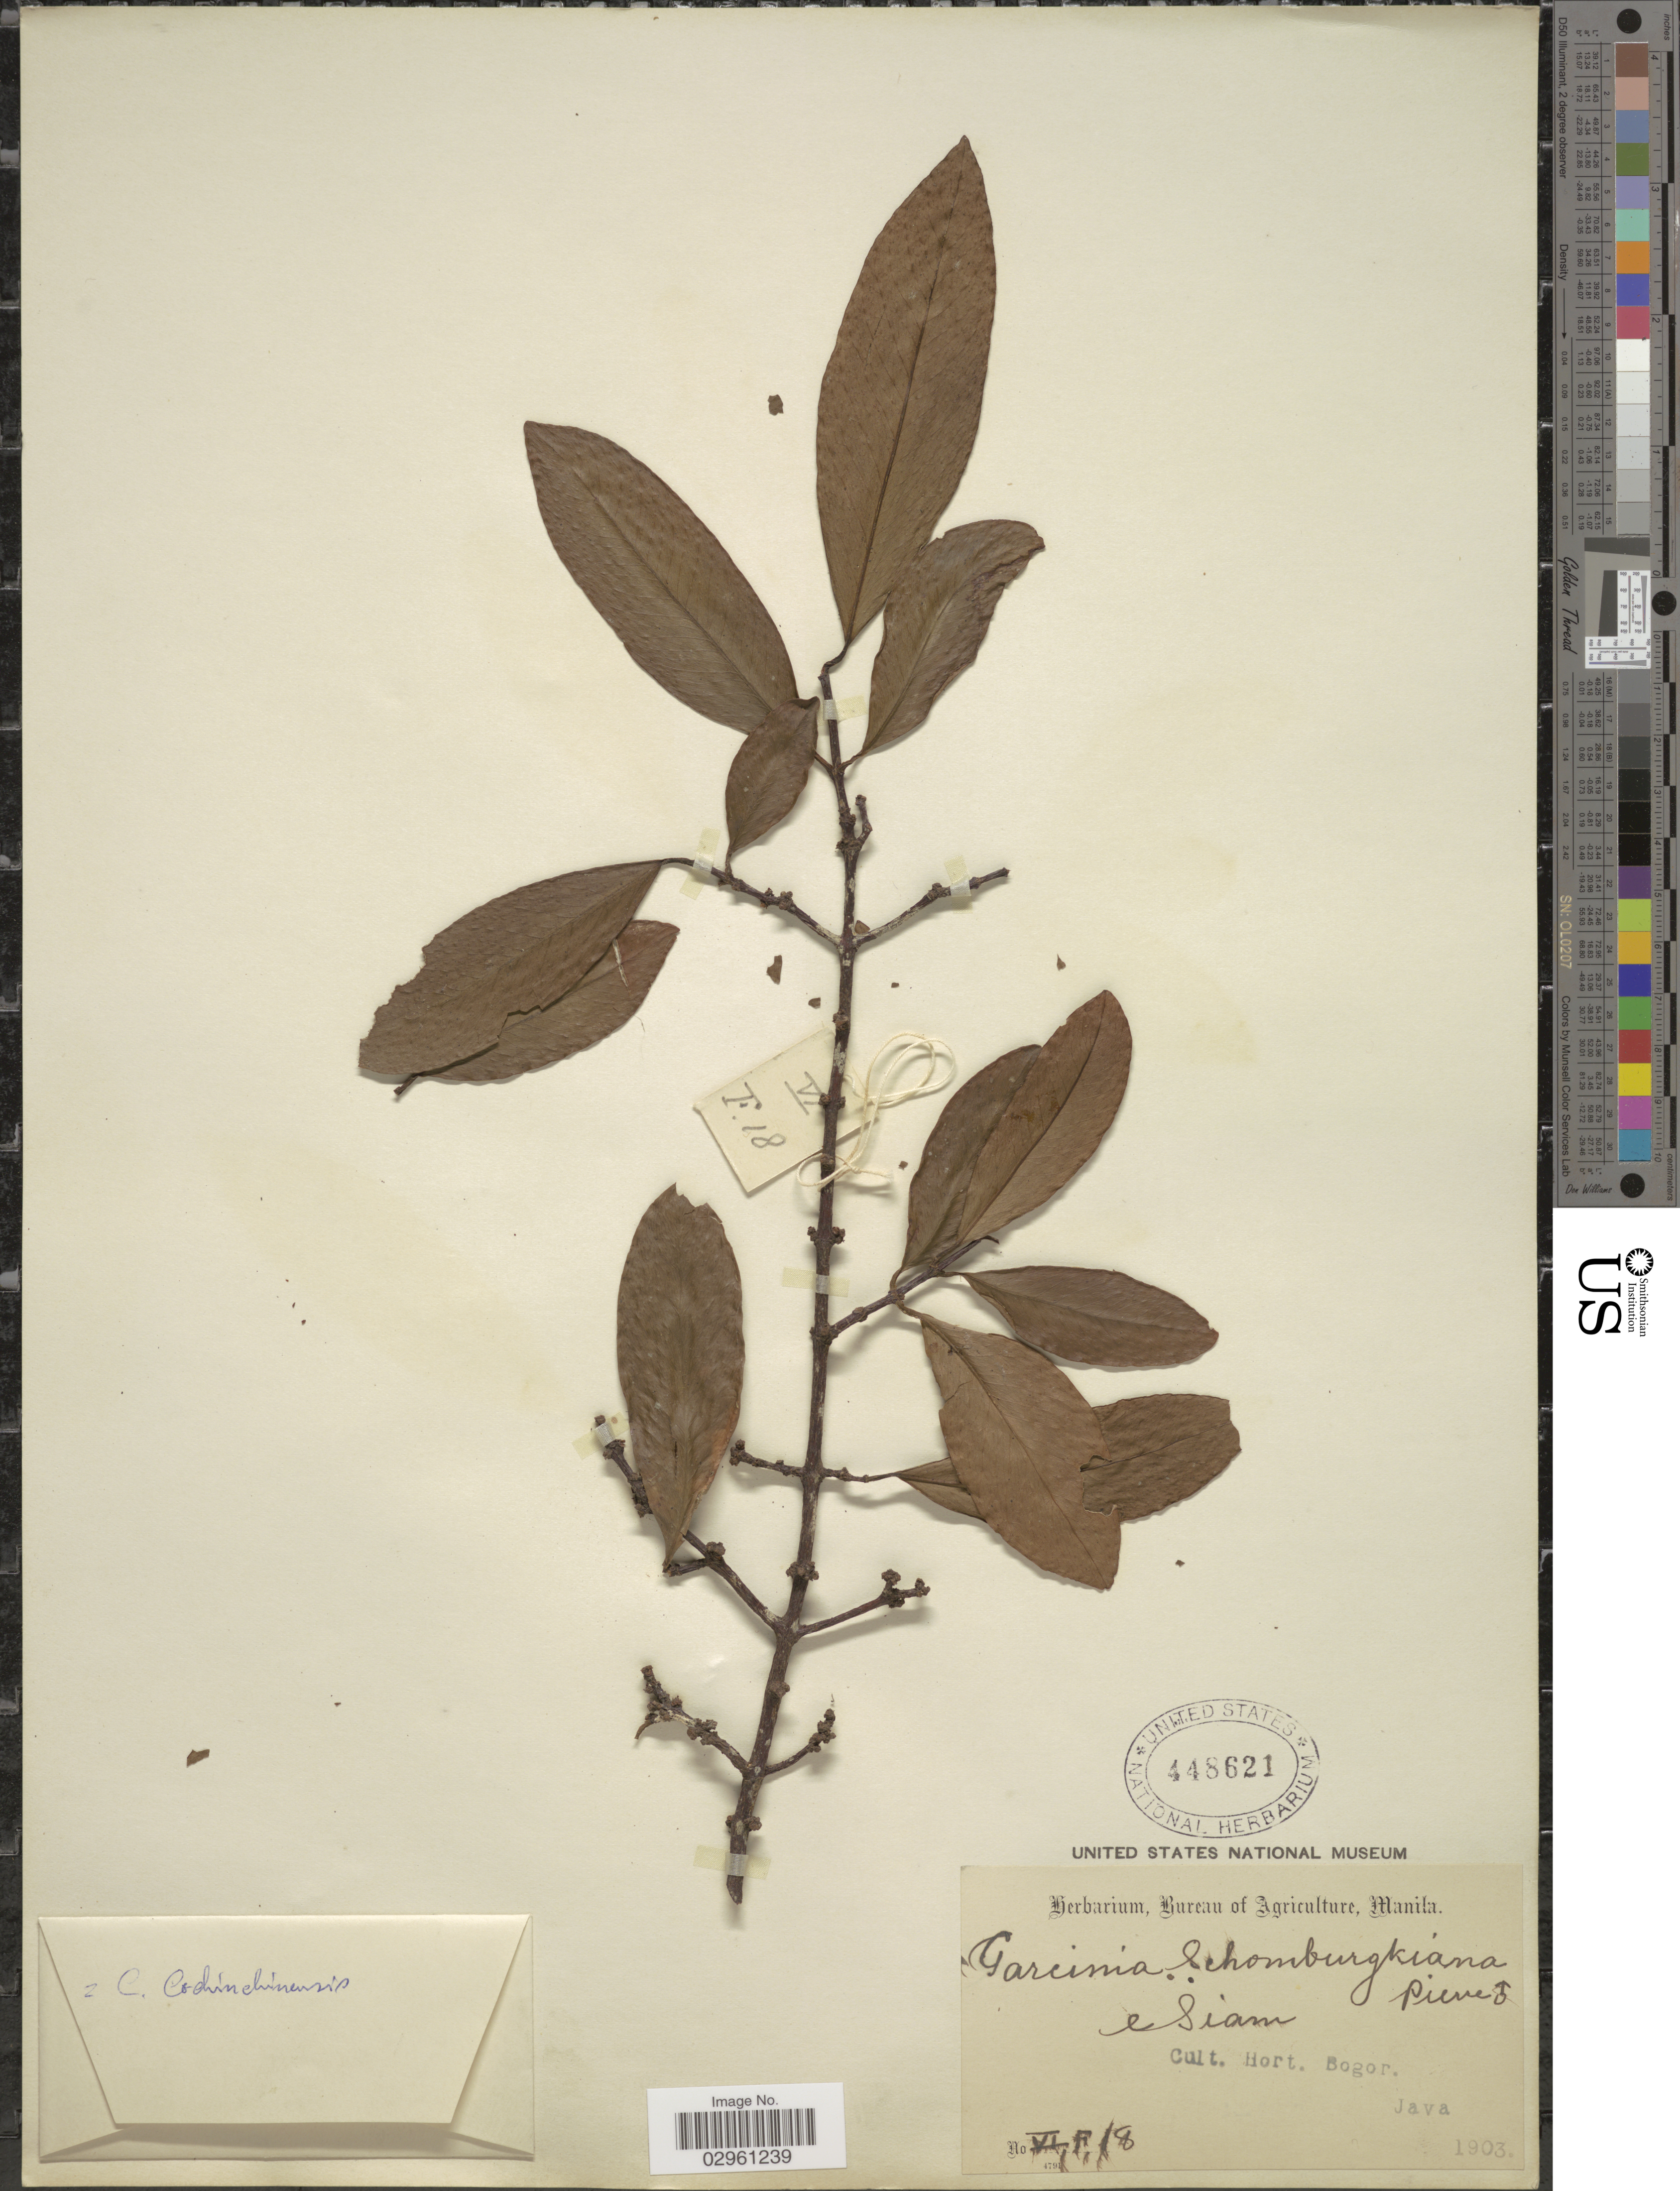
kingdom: Plantae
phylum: Tracheophyta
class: Magnoliopsida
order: Malpighiales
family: Clusiaceae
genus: Garcinia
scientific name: Garcinia schomburgkiana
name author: Pierre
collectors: ex Herb. Bur. Agric. Manila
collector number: VI,F,18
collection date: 1903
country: Indonesia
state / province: Java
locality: Cult. Hort. Bogor.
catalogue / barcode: US 448621